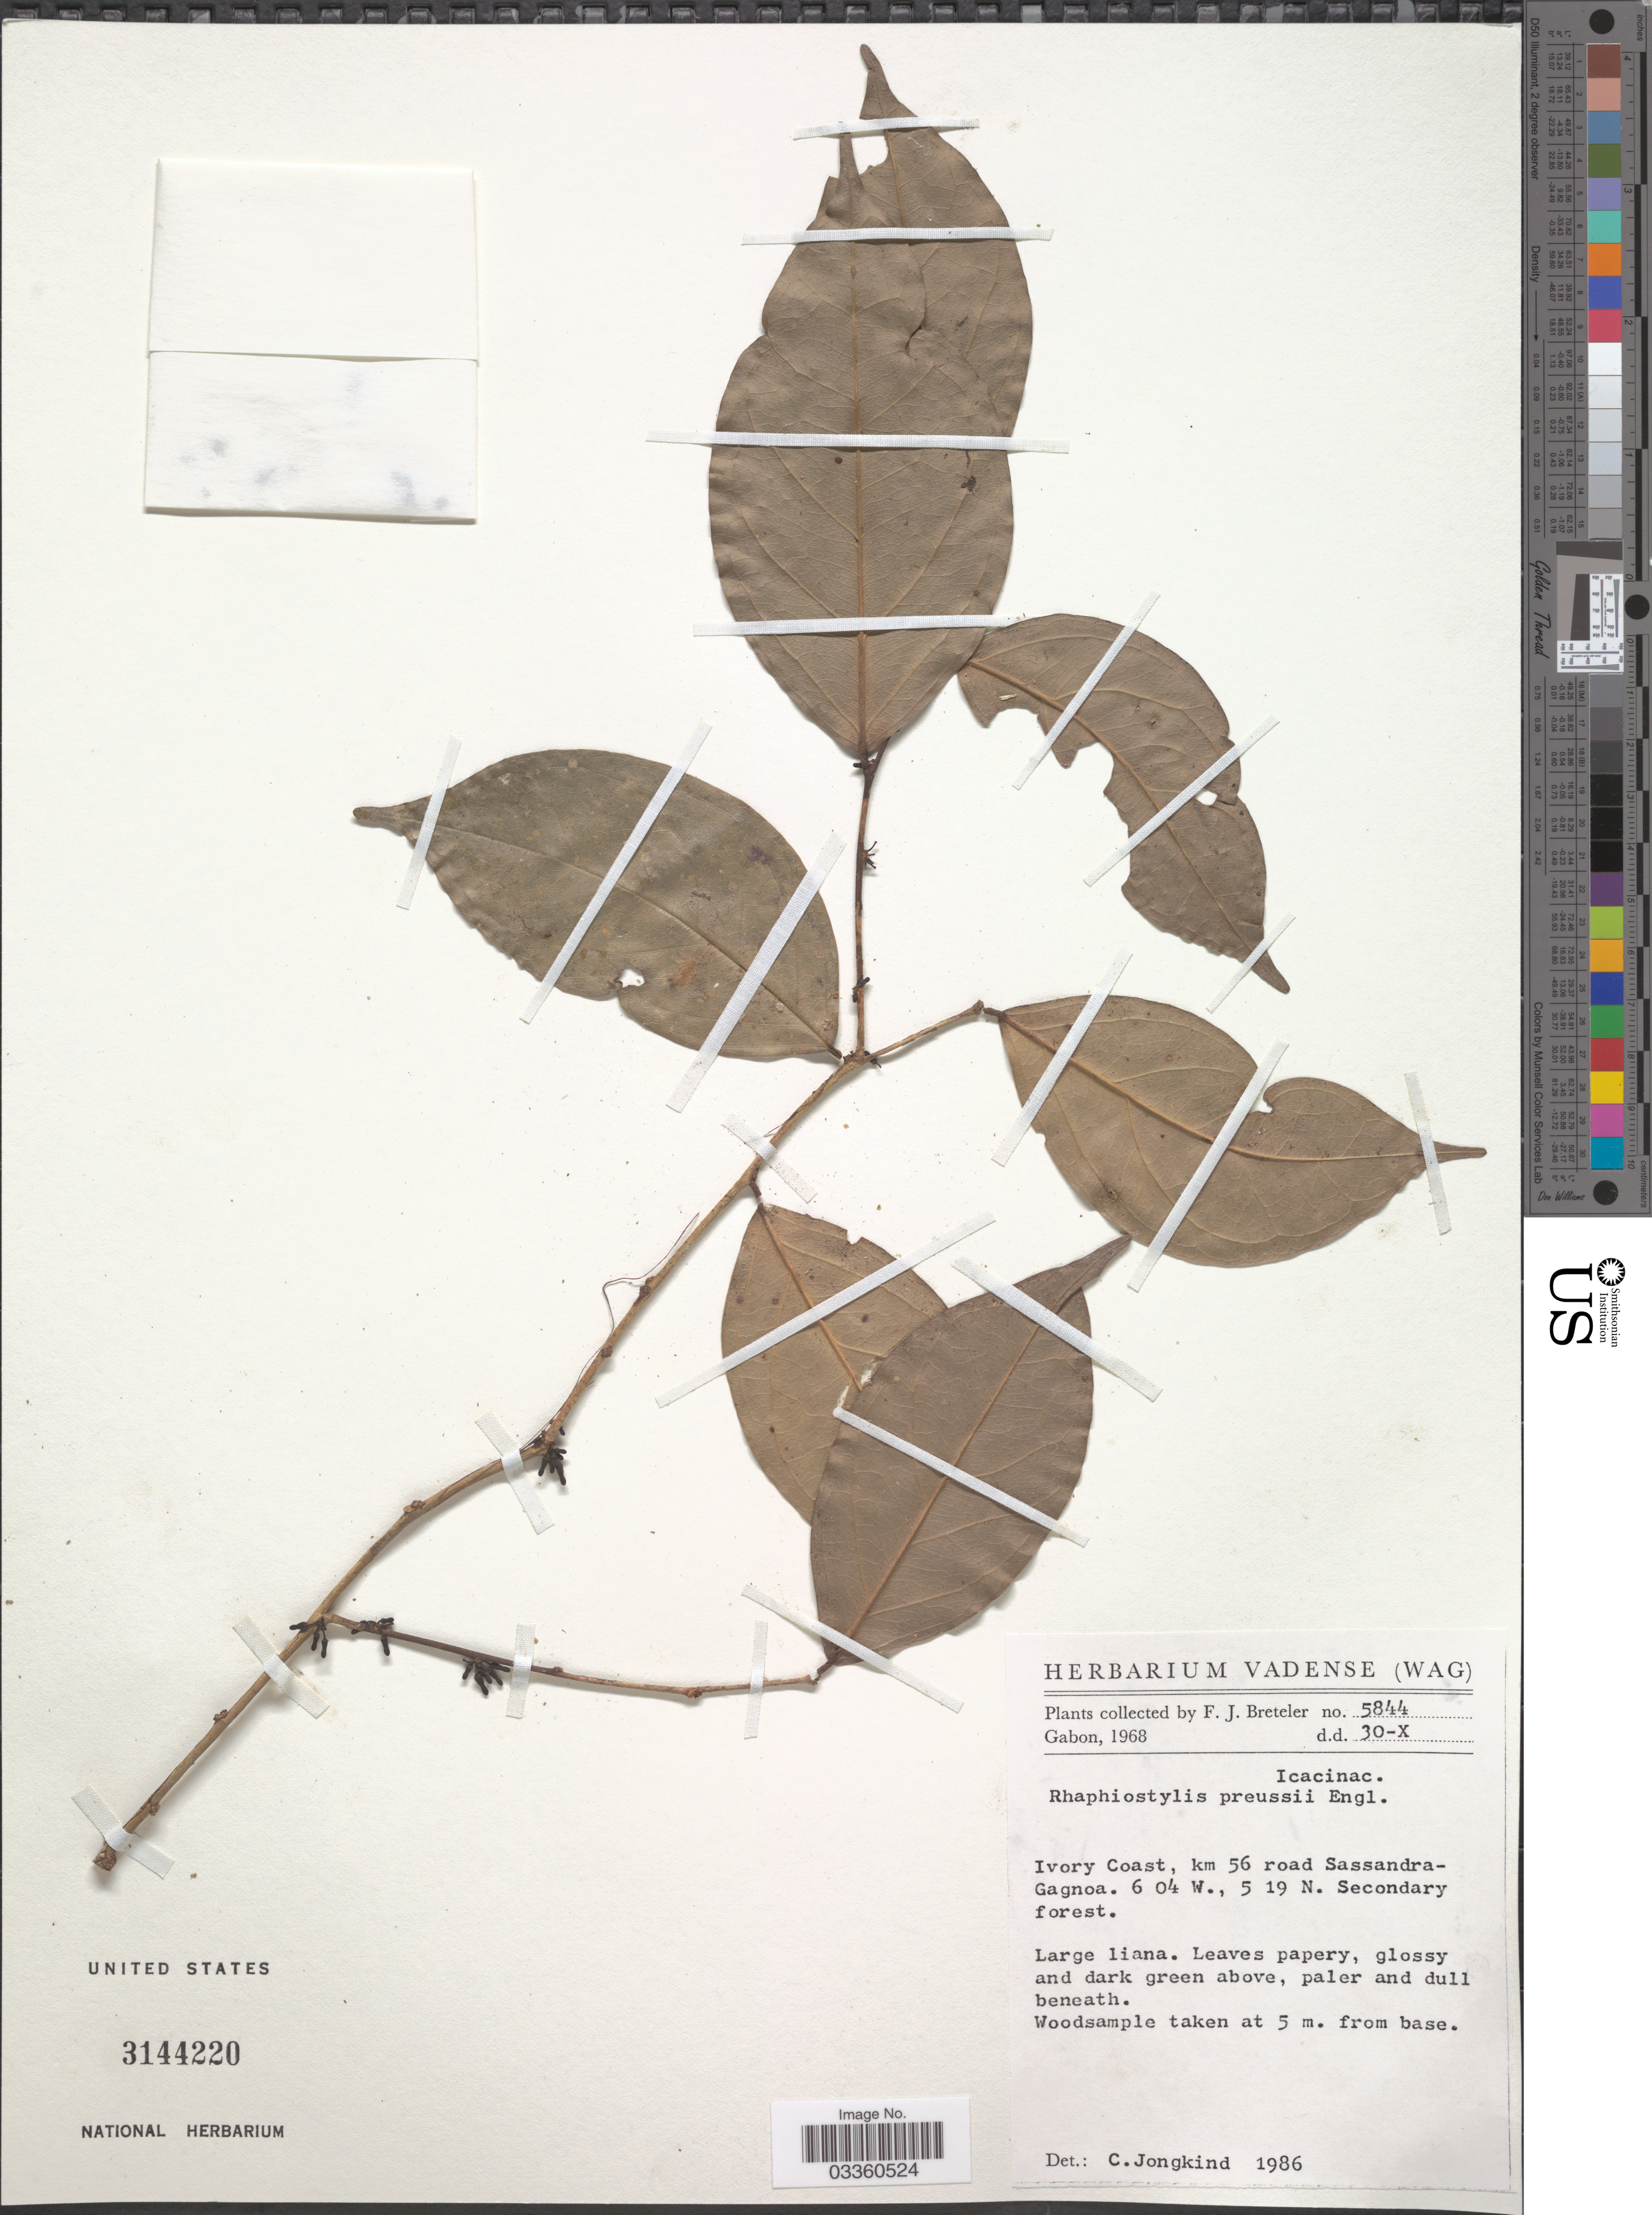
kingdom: Plantae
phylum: Tracheophyta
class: Magnoliopsida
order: Metteniusales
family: Metteniusaceae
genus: Rhaphiostylis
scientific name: Rhaphiostylis preussii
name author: Engl.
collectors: F. J. Breteler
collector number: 5844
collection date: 1968-10-30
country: Ivory Coast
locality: Km 56 road Sassandra-Gagnoa.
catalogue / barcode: US 3144220